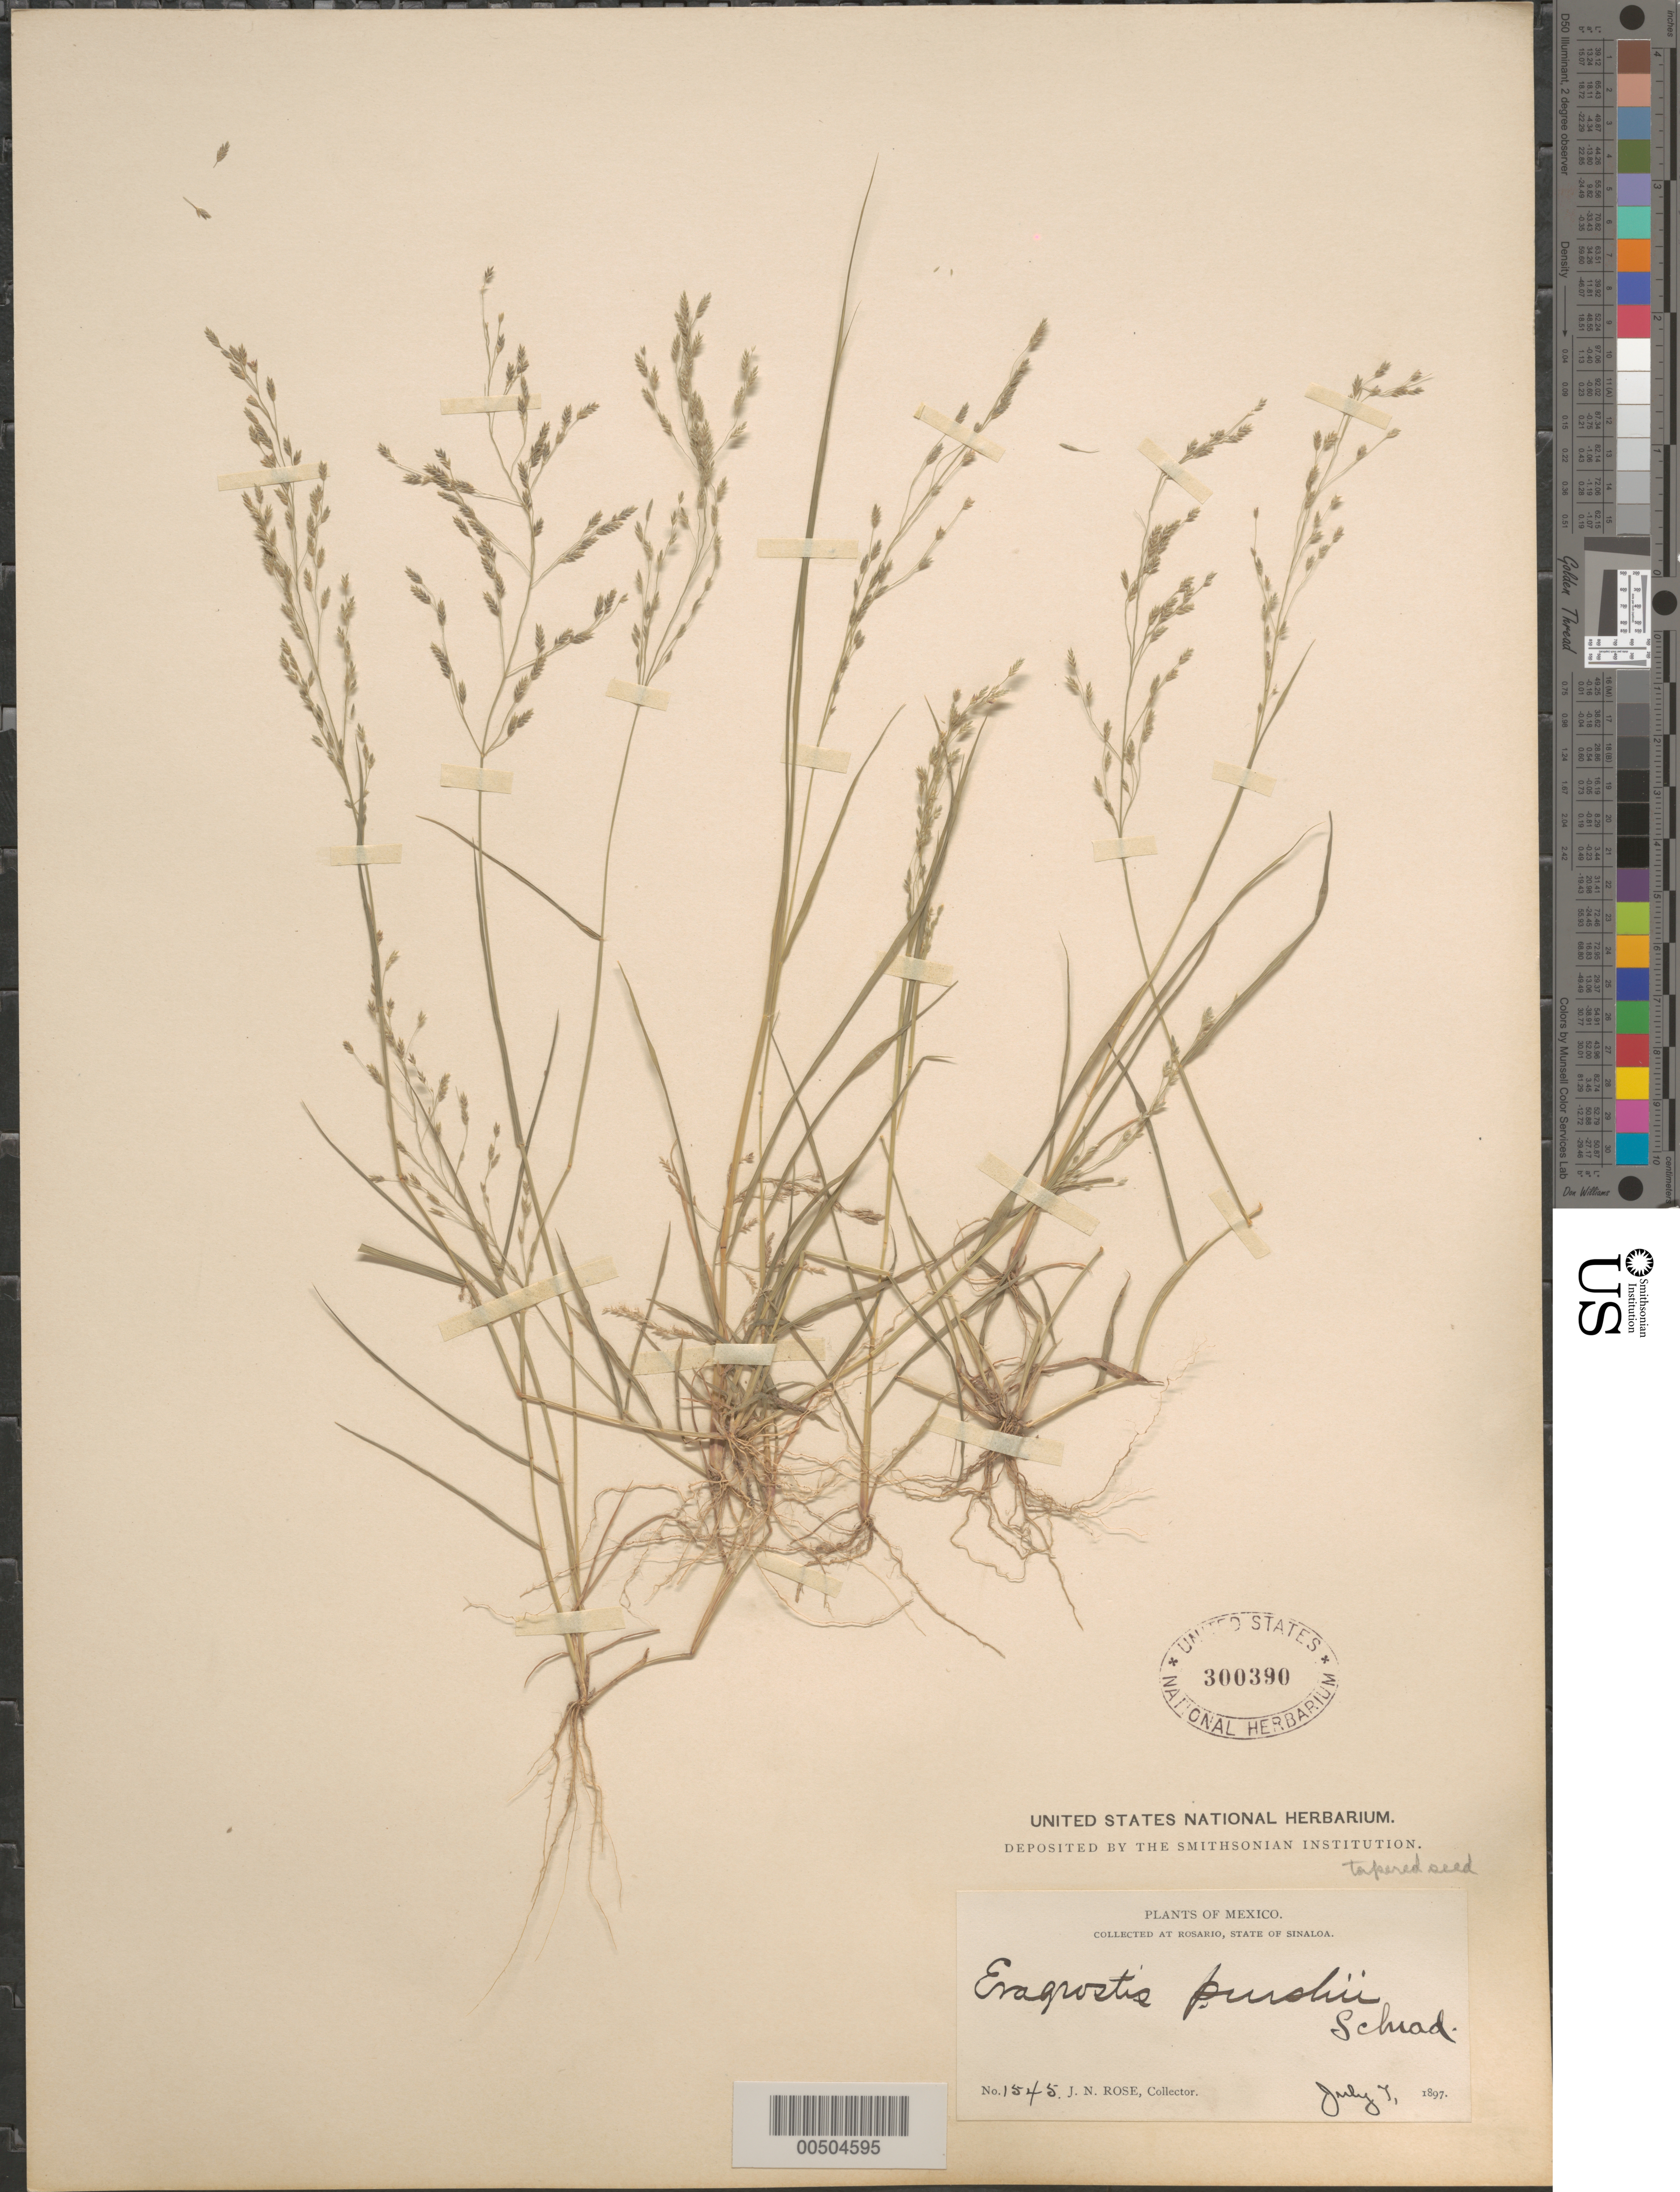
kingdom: Plantae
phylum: Tracheophyta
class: Liliopsida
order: Poales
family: Poaceae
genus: Eragrostis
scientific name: Eragrostis pectinacea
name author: (Michx.) Nees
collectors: J. N. Rose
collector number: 1545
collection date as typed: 7 Jul 1897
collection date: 1897-07-07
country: Mexico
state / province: Sinaloa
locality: Rosario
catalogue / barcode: US 300390